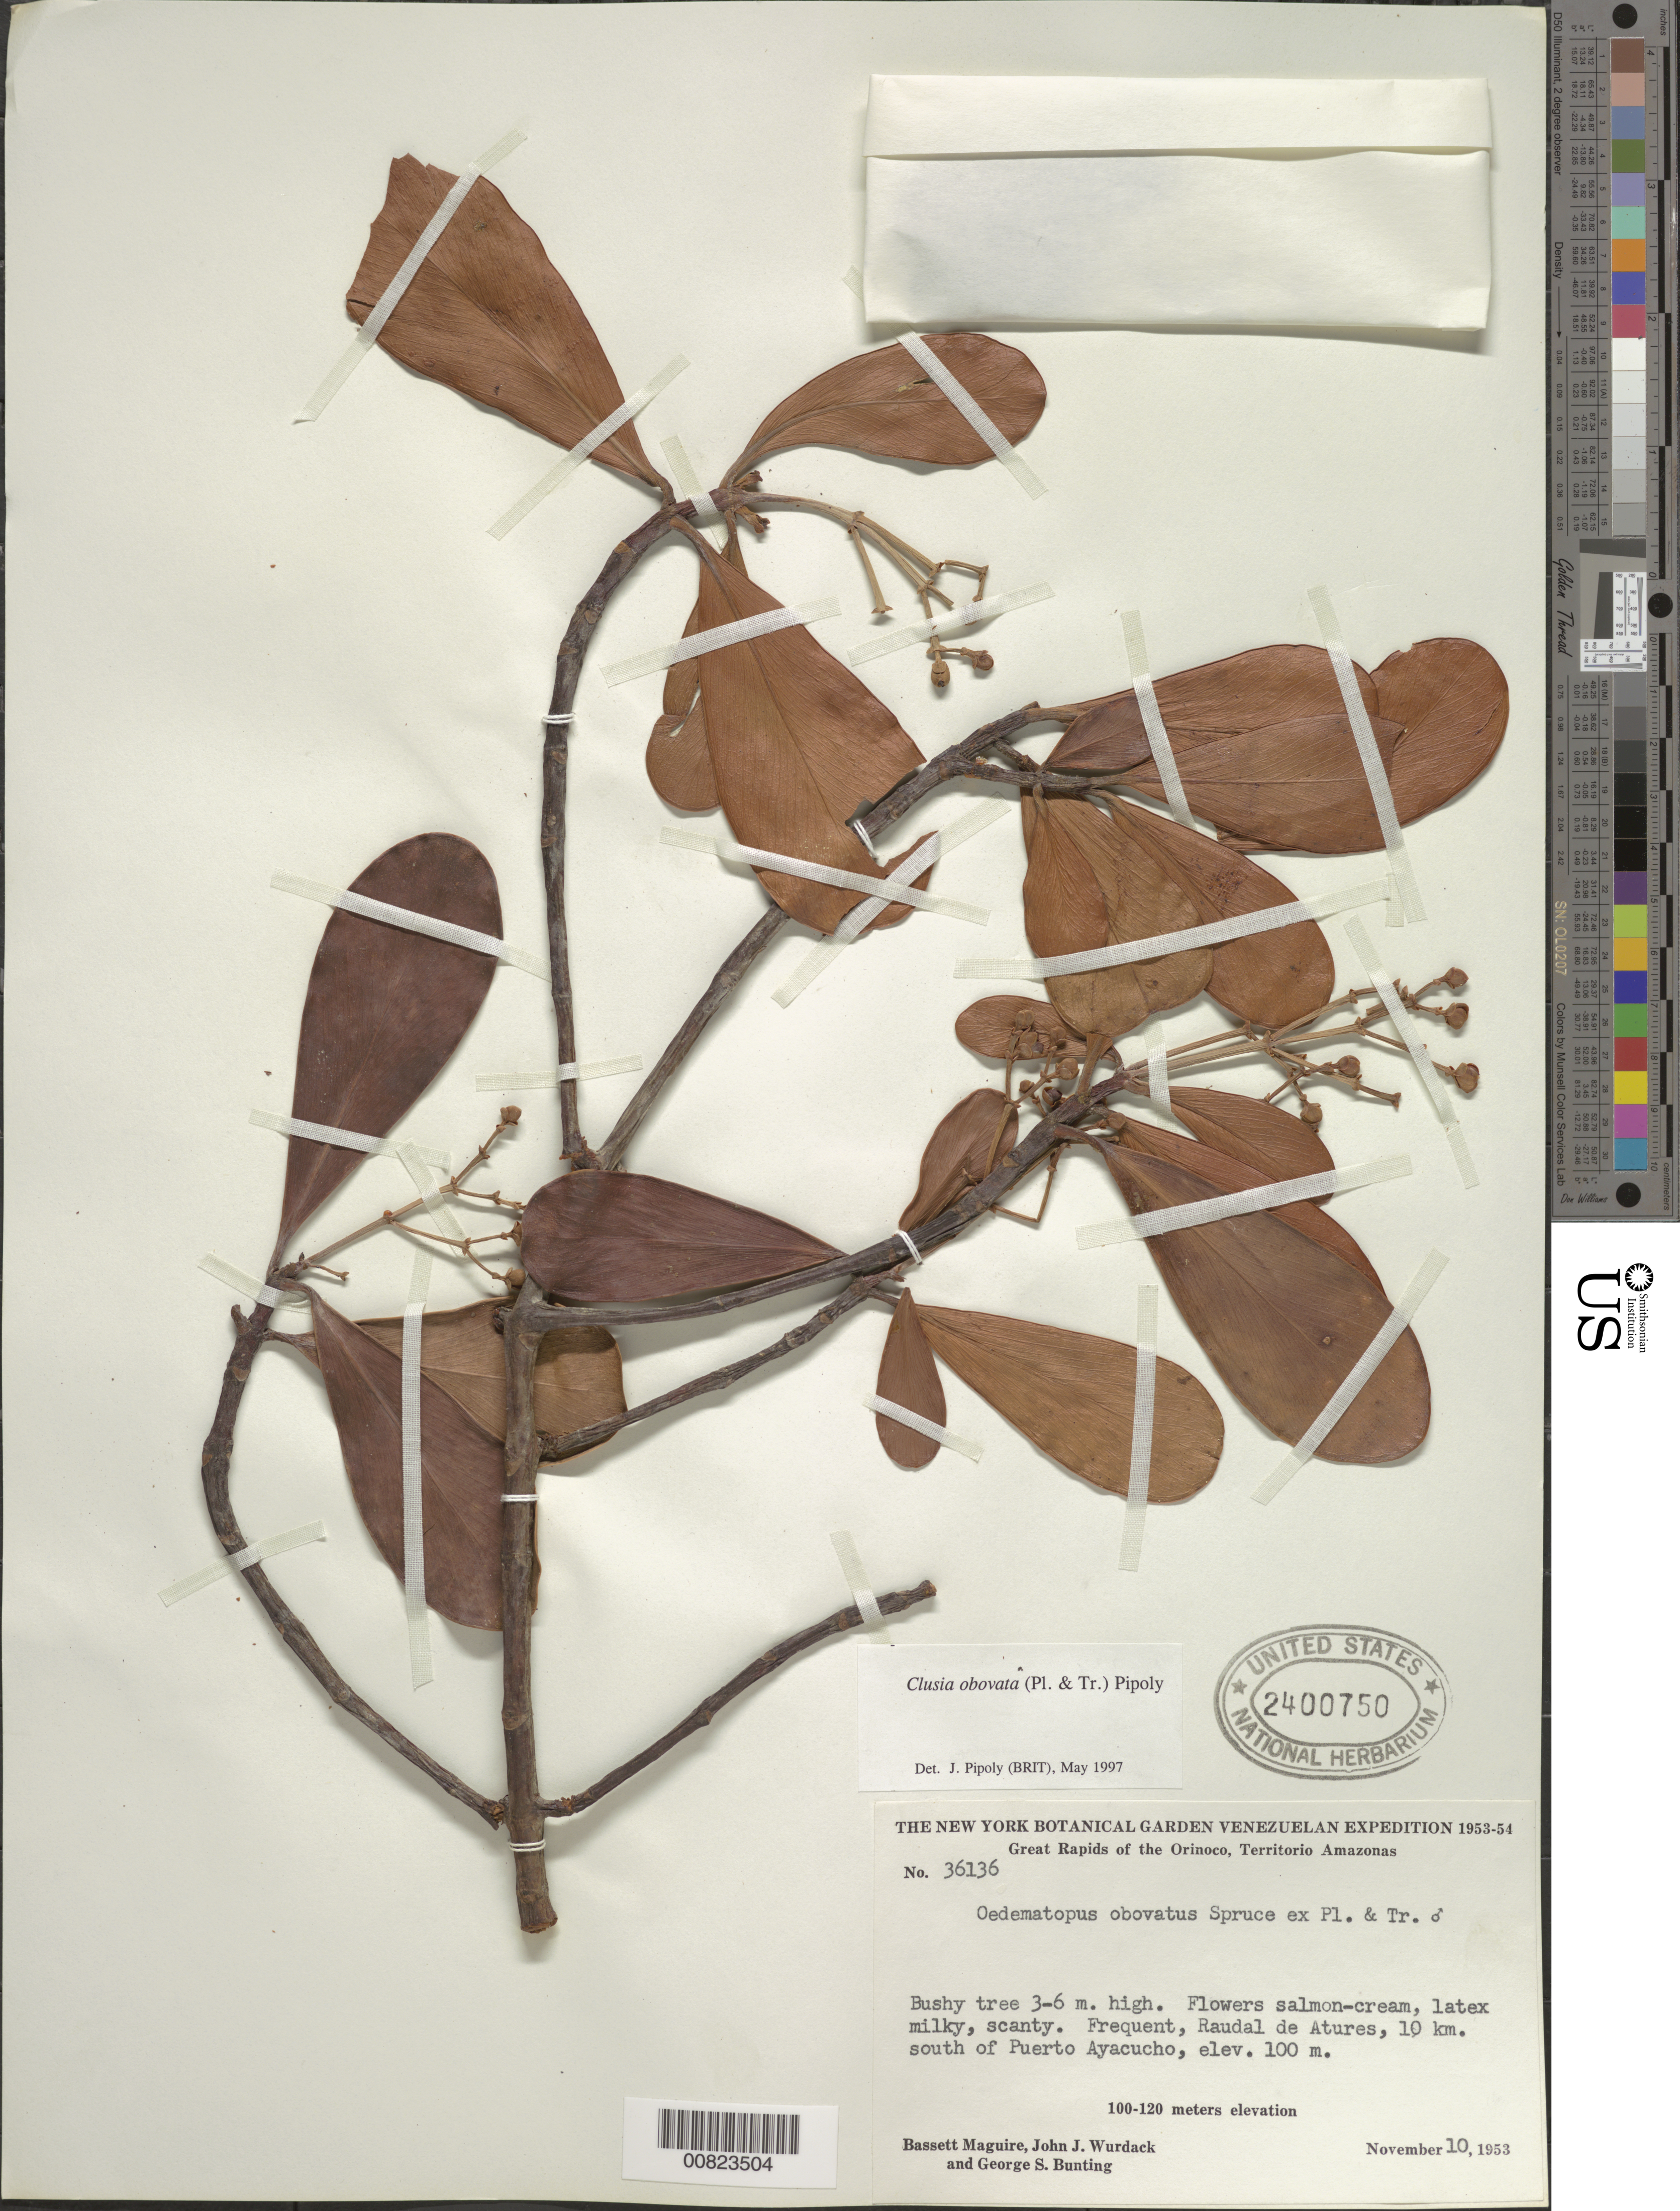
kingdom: Plantae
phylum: Tracheophyta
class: Magnoliopsida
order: Malpighiales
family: Clusiaceae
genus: Clusia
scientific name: Clusia obovata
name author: (Spruce ex Planch. & Triana) Pipoly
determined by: Pipoly, J. J., III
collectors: B. Maguire, J. J. Wurdack & G. S. Bunting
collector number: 36136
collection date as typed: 10-Nov-53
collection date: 1953-11-10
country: Venezuela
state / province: Amazonas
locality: Raudal de Atures, 10 km S of Puerto Ayacucho, Orinoco River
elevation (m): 100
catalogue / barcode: US 2400750